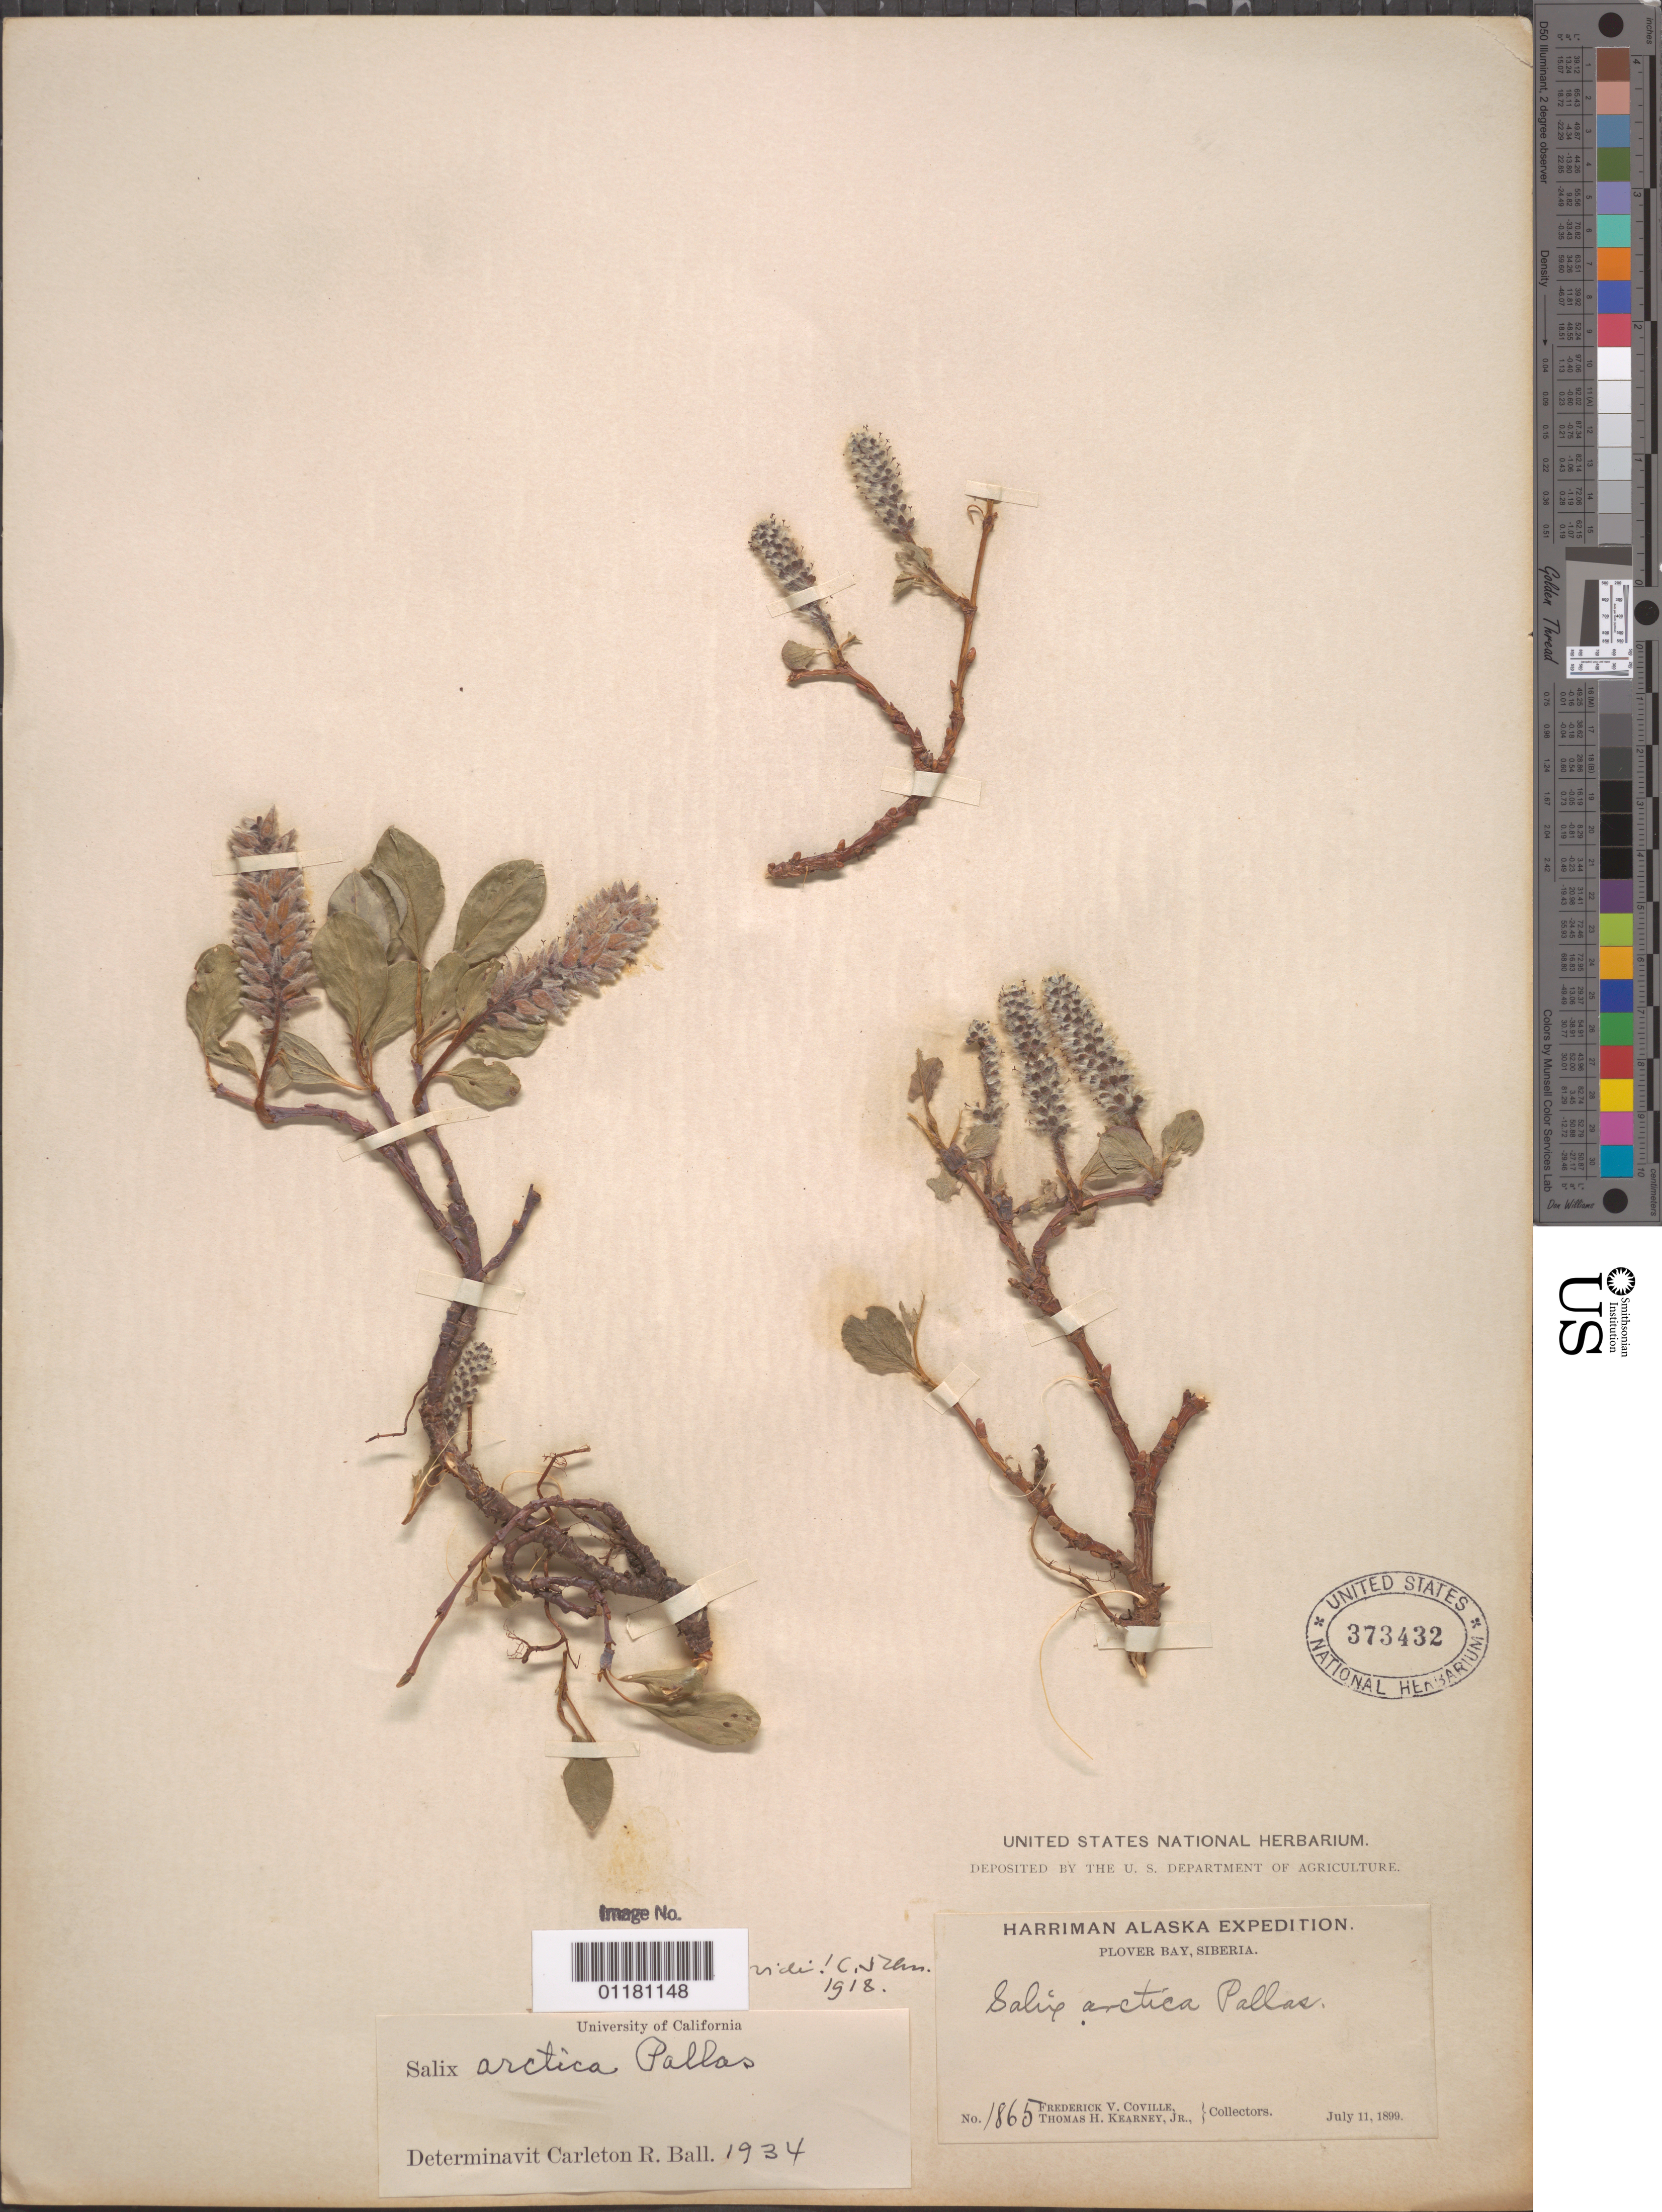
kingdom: Plantae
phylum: Tracheophyta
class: Magnoliopsida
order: Malpighiales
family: Salicaceae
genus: Salix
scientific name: Salix arctica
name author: Pall.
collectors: F. V. Coville & T. H. Kearney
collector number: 1865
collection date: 1899-07-11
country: United States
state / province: Alaska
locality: Plover Bay, Siberia [Plover [Providence] Bay is on the easternmost tip of the Russian far east, on Chukotka Pen.]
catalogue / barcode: US 373432